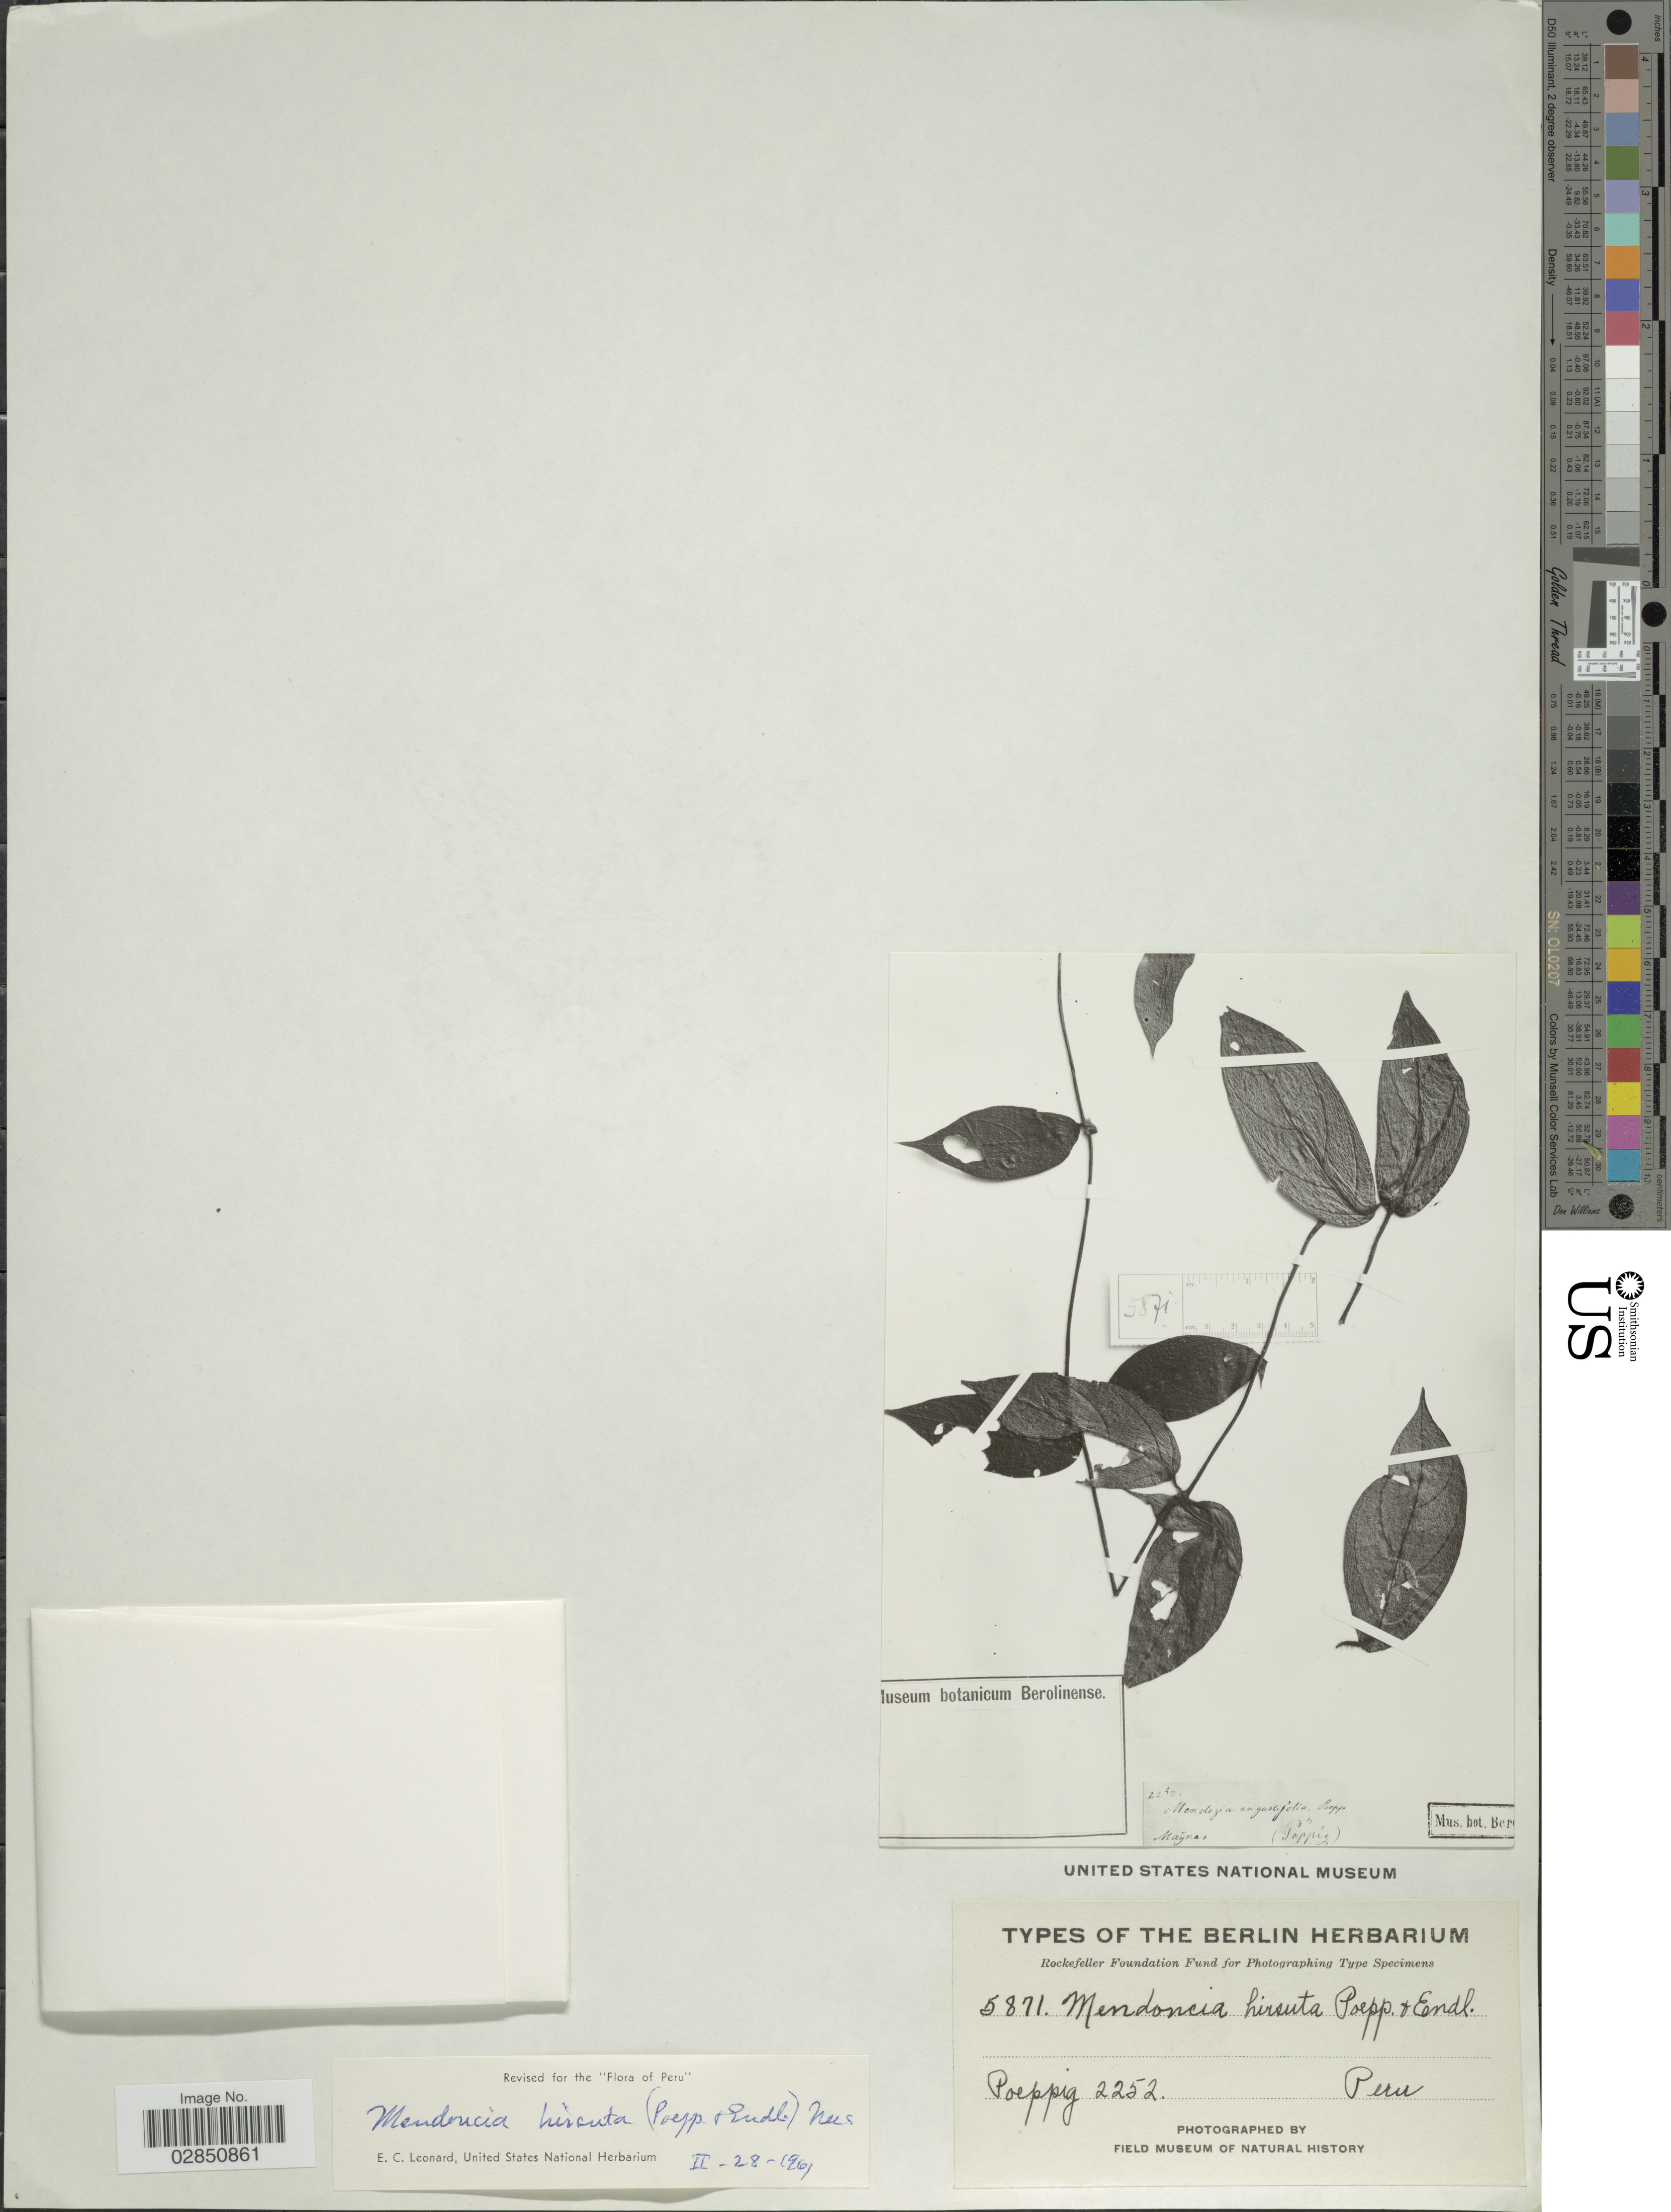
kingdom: Plantae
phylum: Tracheophyta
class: Magnoliopsida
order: Lamiales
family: Acanthaceae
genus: Mendoncia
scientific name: Mendoncia bivalvis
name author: (L. f.) Merr.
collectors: Poeppig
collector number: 2252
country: Peru